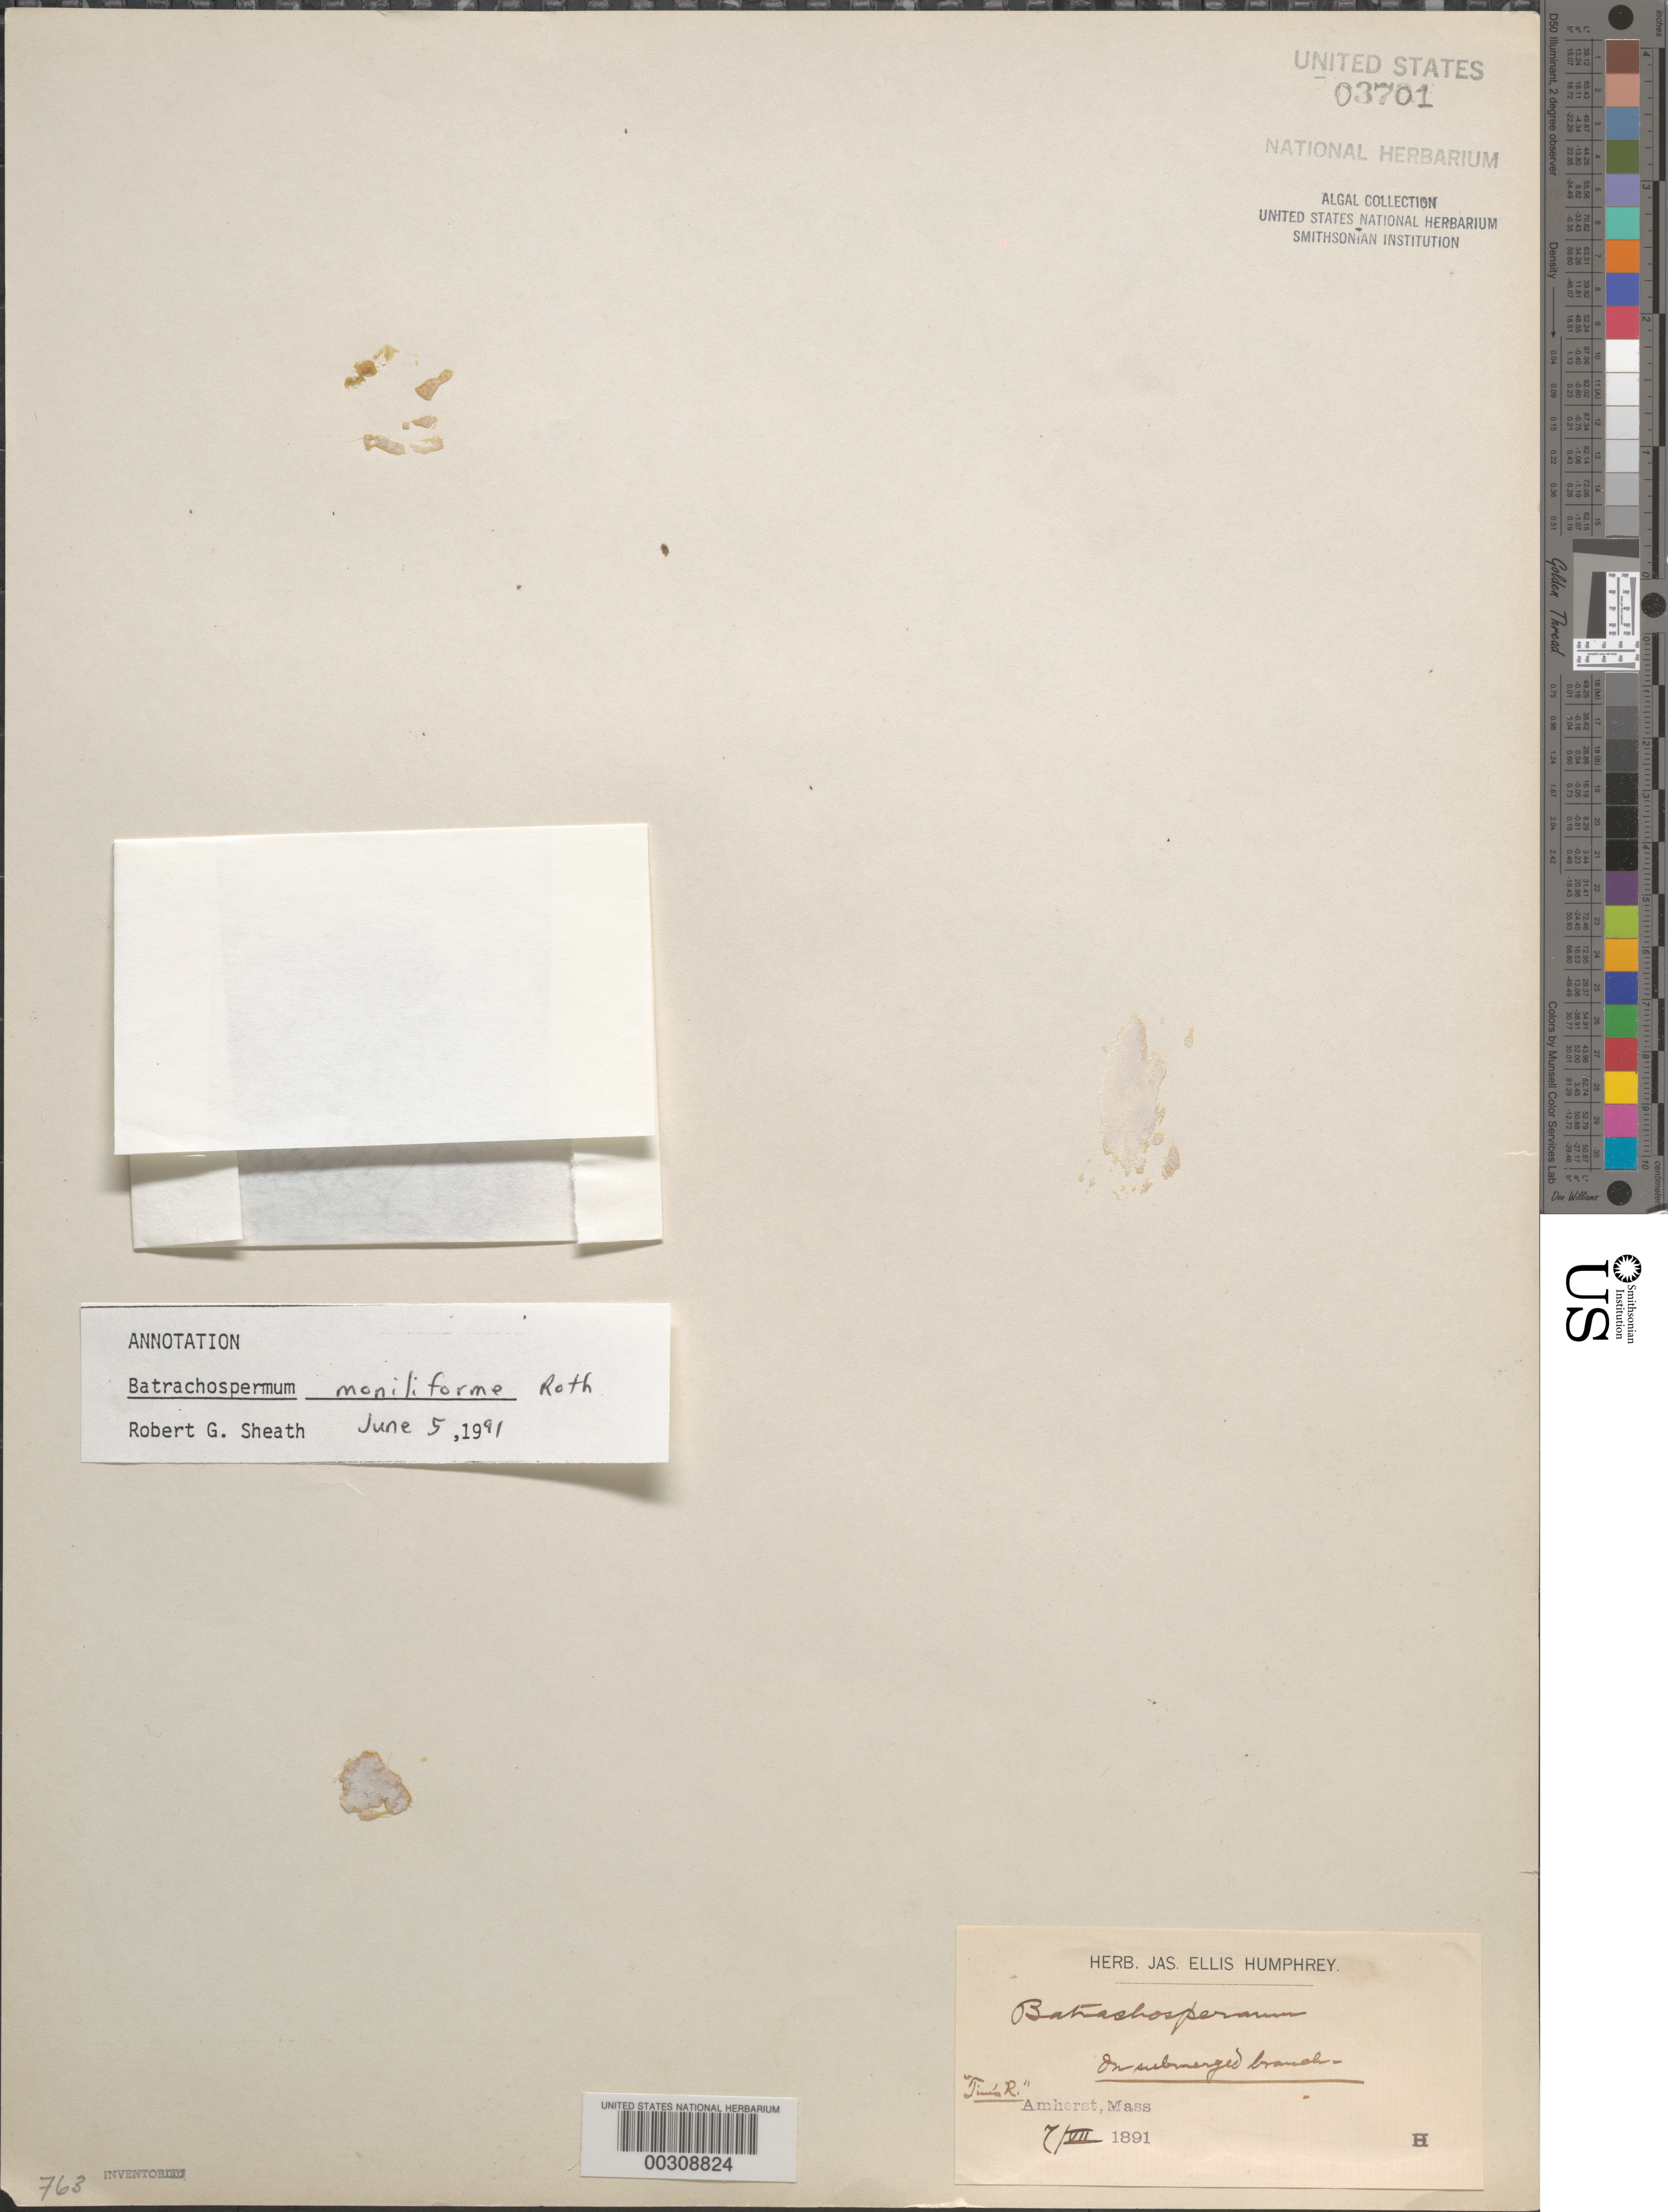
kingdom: Plantae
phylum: Rhodophyta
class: Florideophyceae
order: Batrachospermales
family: Batrachospermaceae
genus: Batrachospermum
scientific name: Batrachospermum gelatinosum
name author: (L.) DC.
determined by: Algae name updating Project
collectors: J. Humphrey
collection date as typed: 07 Jul 1891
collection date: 1891-07-07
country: United States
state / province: Massachusetts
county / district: Hampshire County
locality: Tim's River, Amherst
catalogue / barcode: US 3701